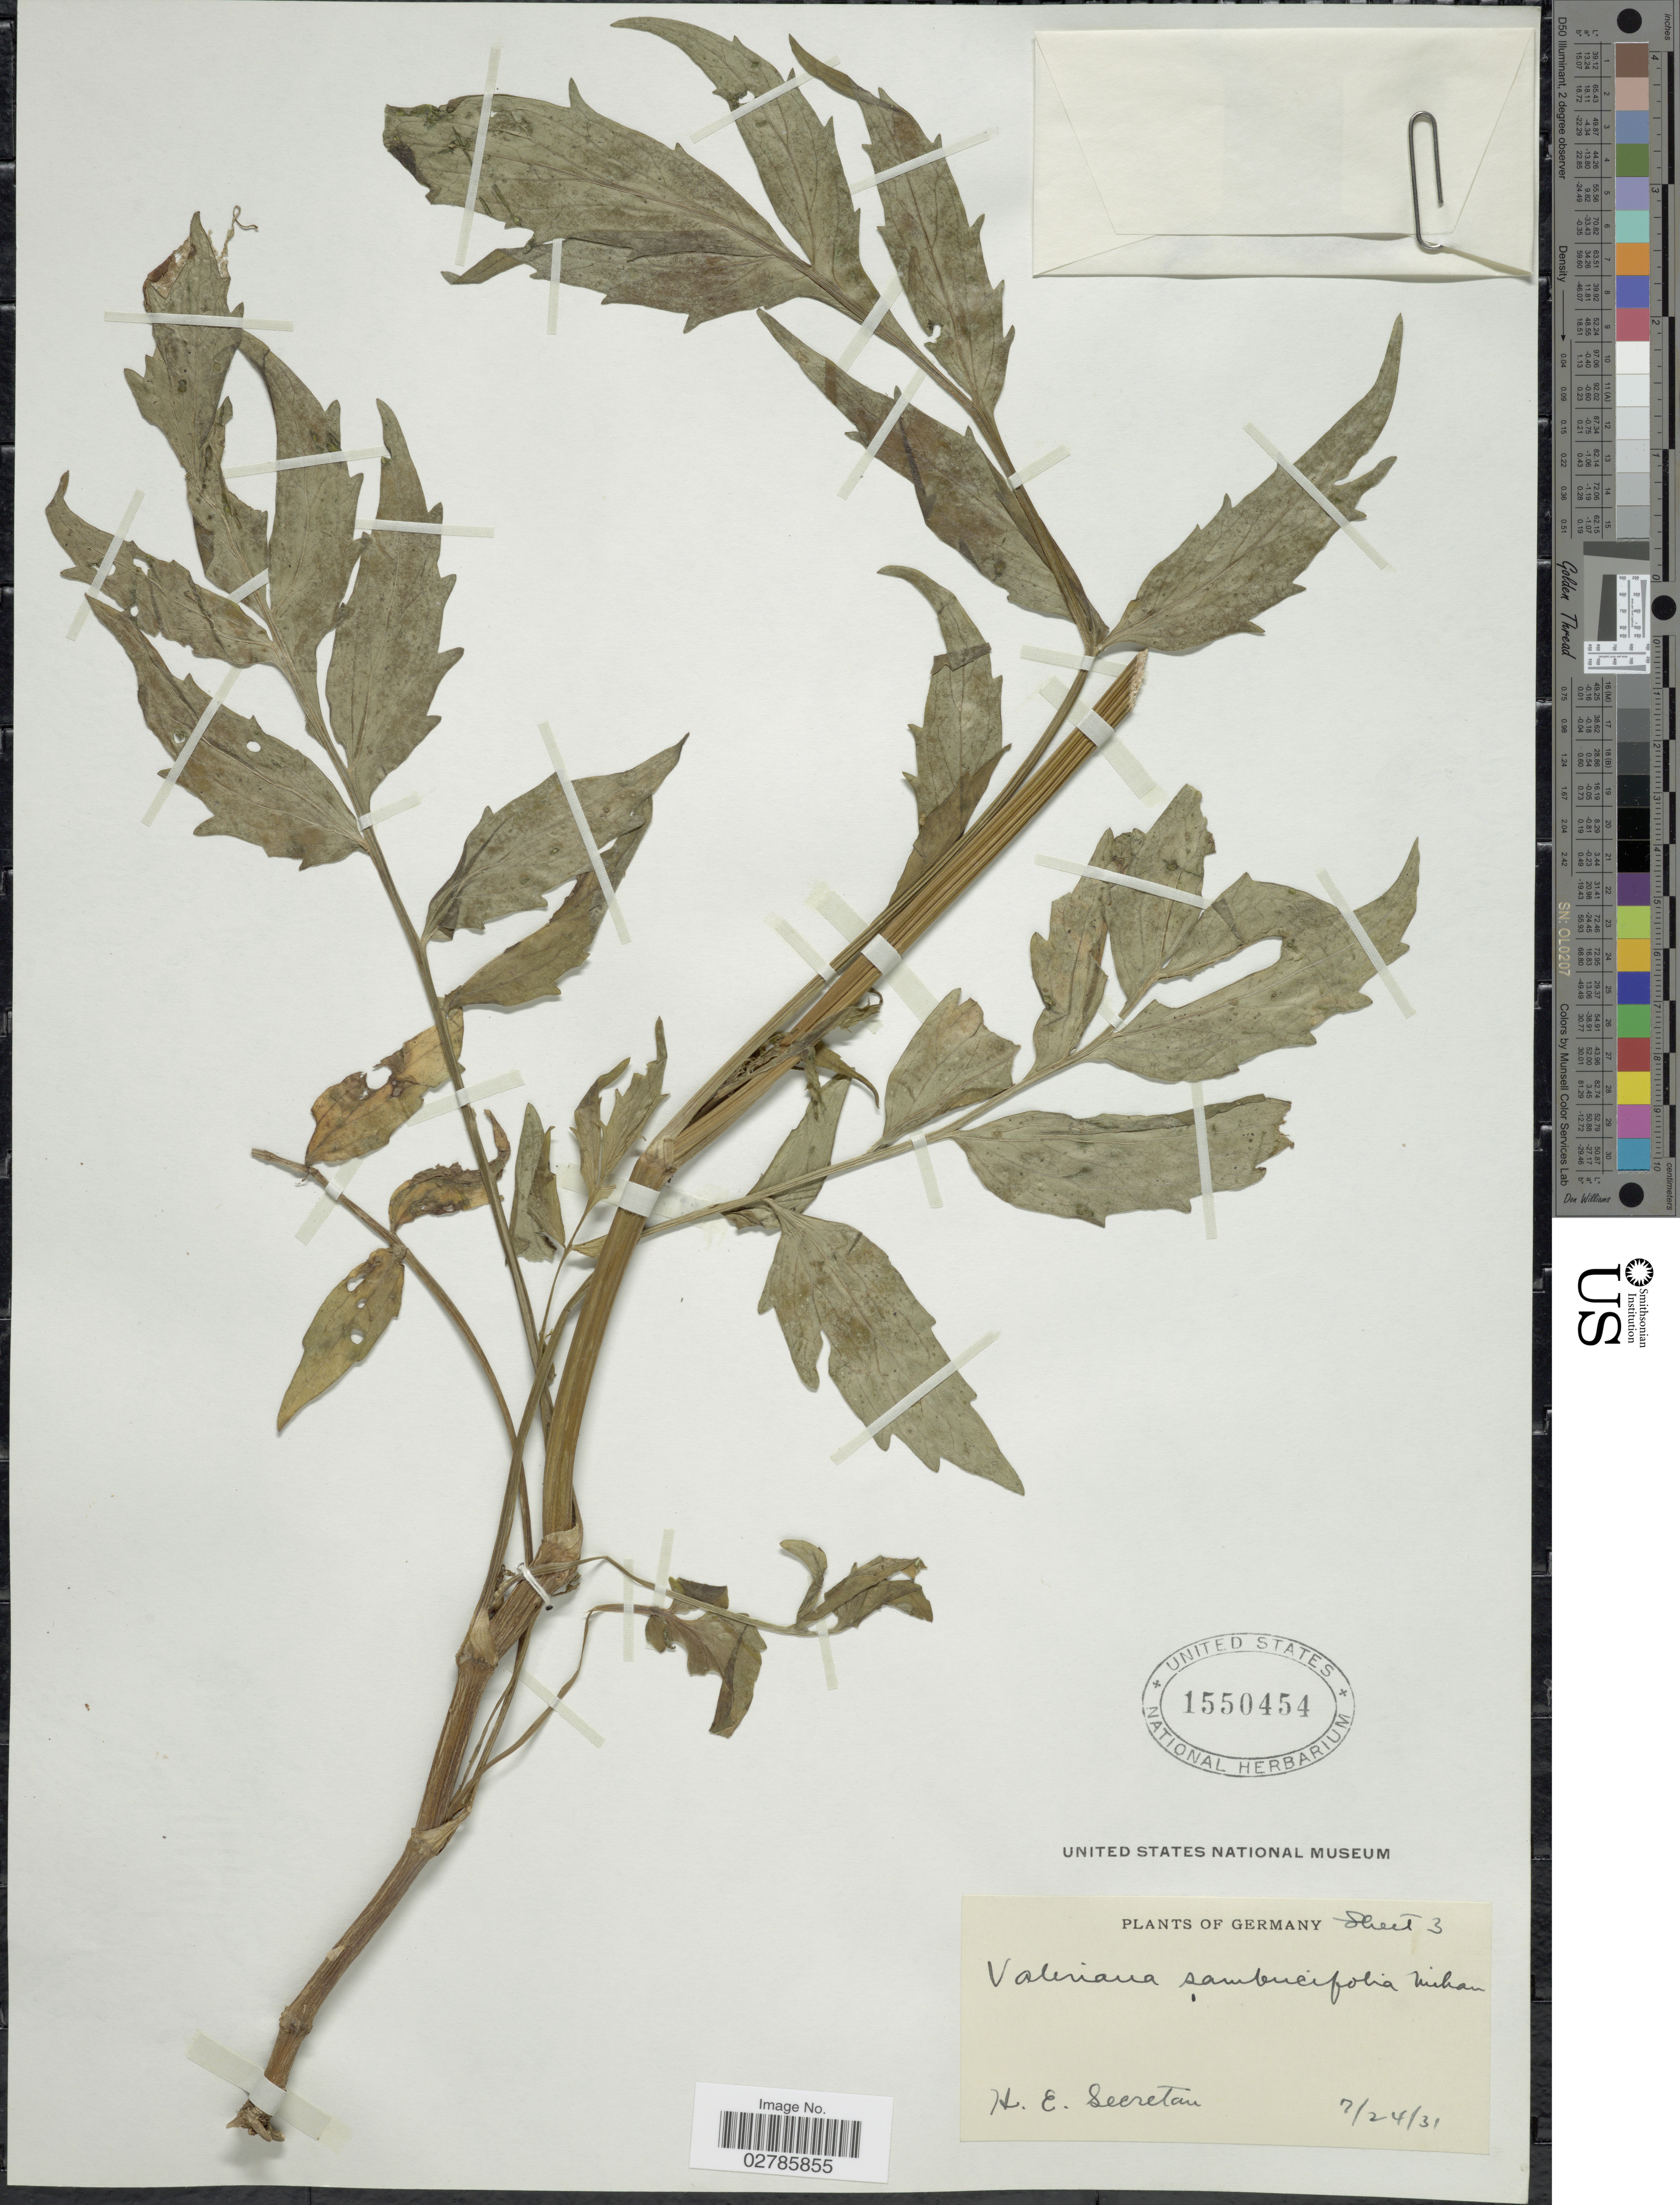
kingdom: Plantae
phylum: Tracheophyta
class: Magnoliopsida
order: Dipsacales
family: Caprifoliaceae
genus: Valeriana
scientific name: Valeriana sambucifolia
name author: J.C. Mikan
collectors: H. Secretan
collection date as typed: Transcribed d/m/y: 24/7/31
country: Germany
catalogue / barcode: US 1550454